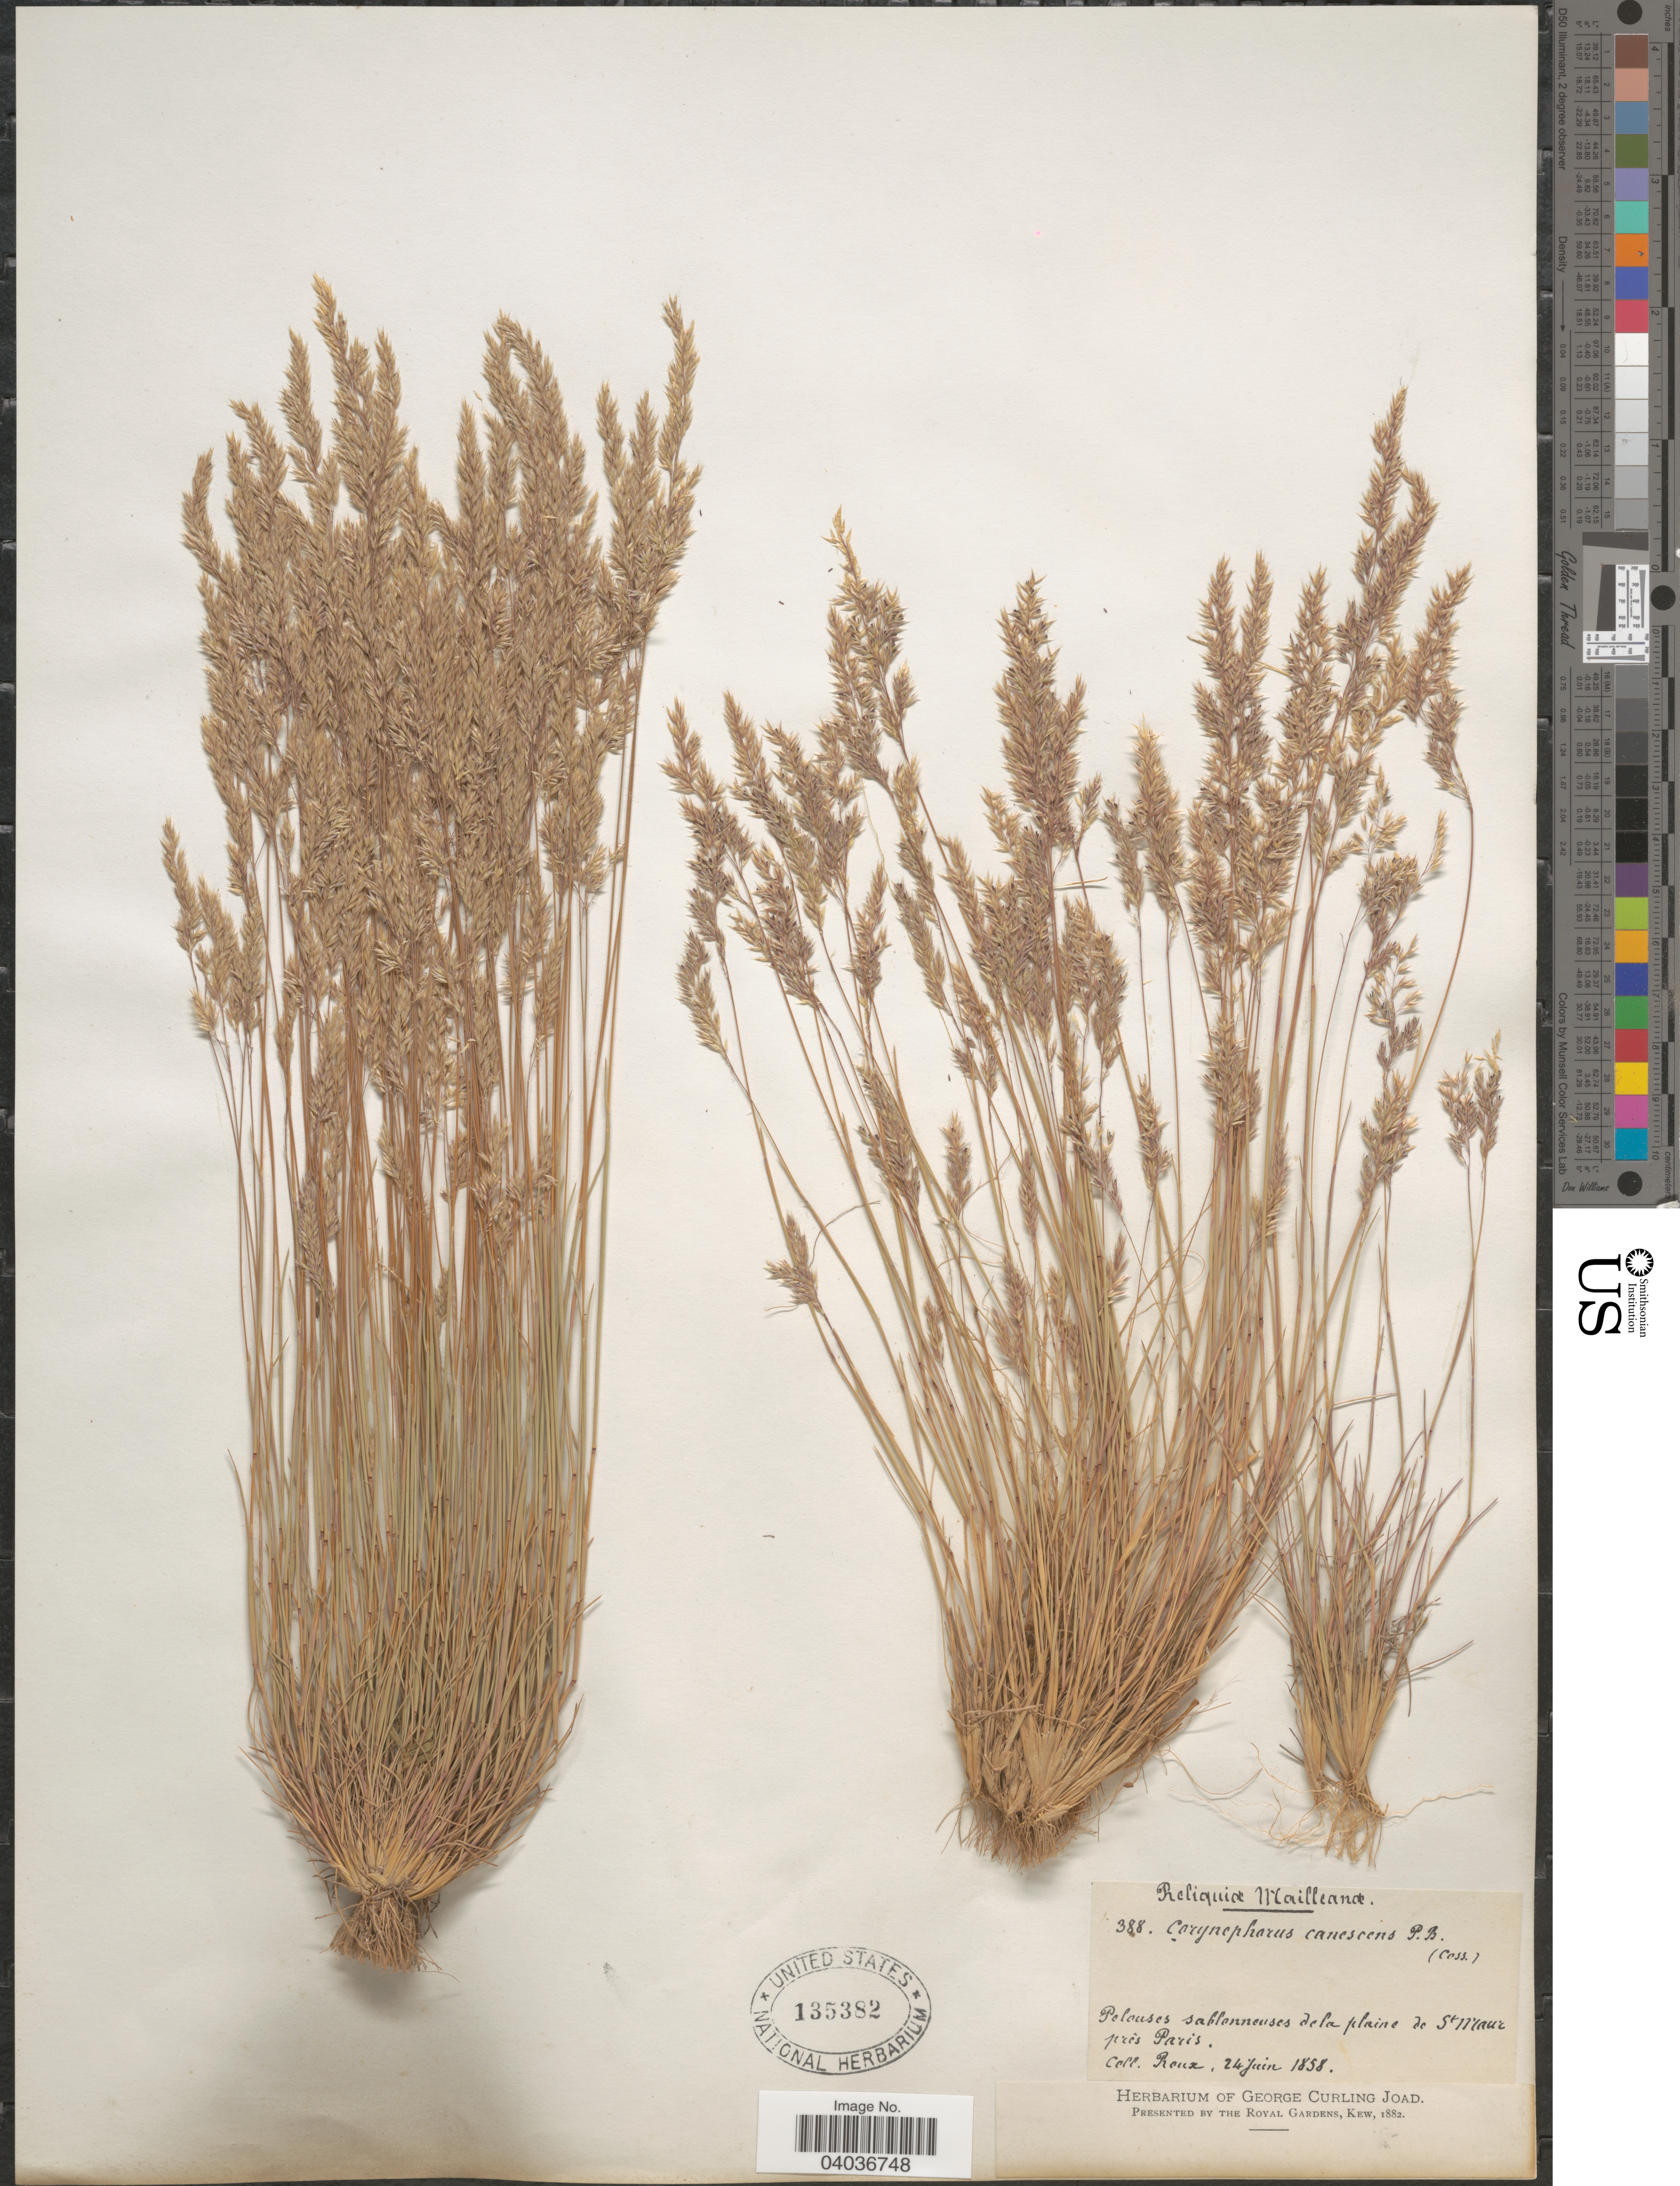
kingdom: Plantae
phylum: Tracheophyta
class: Liliopsida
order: Poales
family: Poaceae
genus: Corynephorus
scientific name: Corynephorus canescens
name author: (L, MEL) P. Beauv.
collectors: Roux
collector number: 388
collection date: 1858-06-24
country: France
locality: Pelouses sablonneuses de la plaine de St Maur près Paris.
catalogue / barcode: US 135382